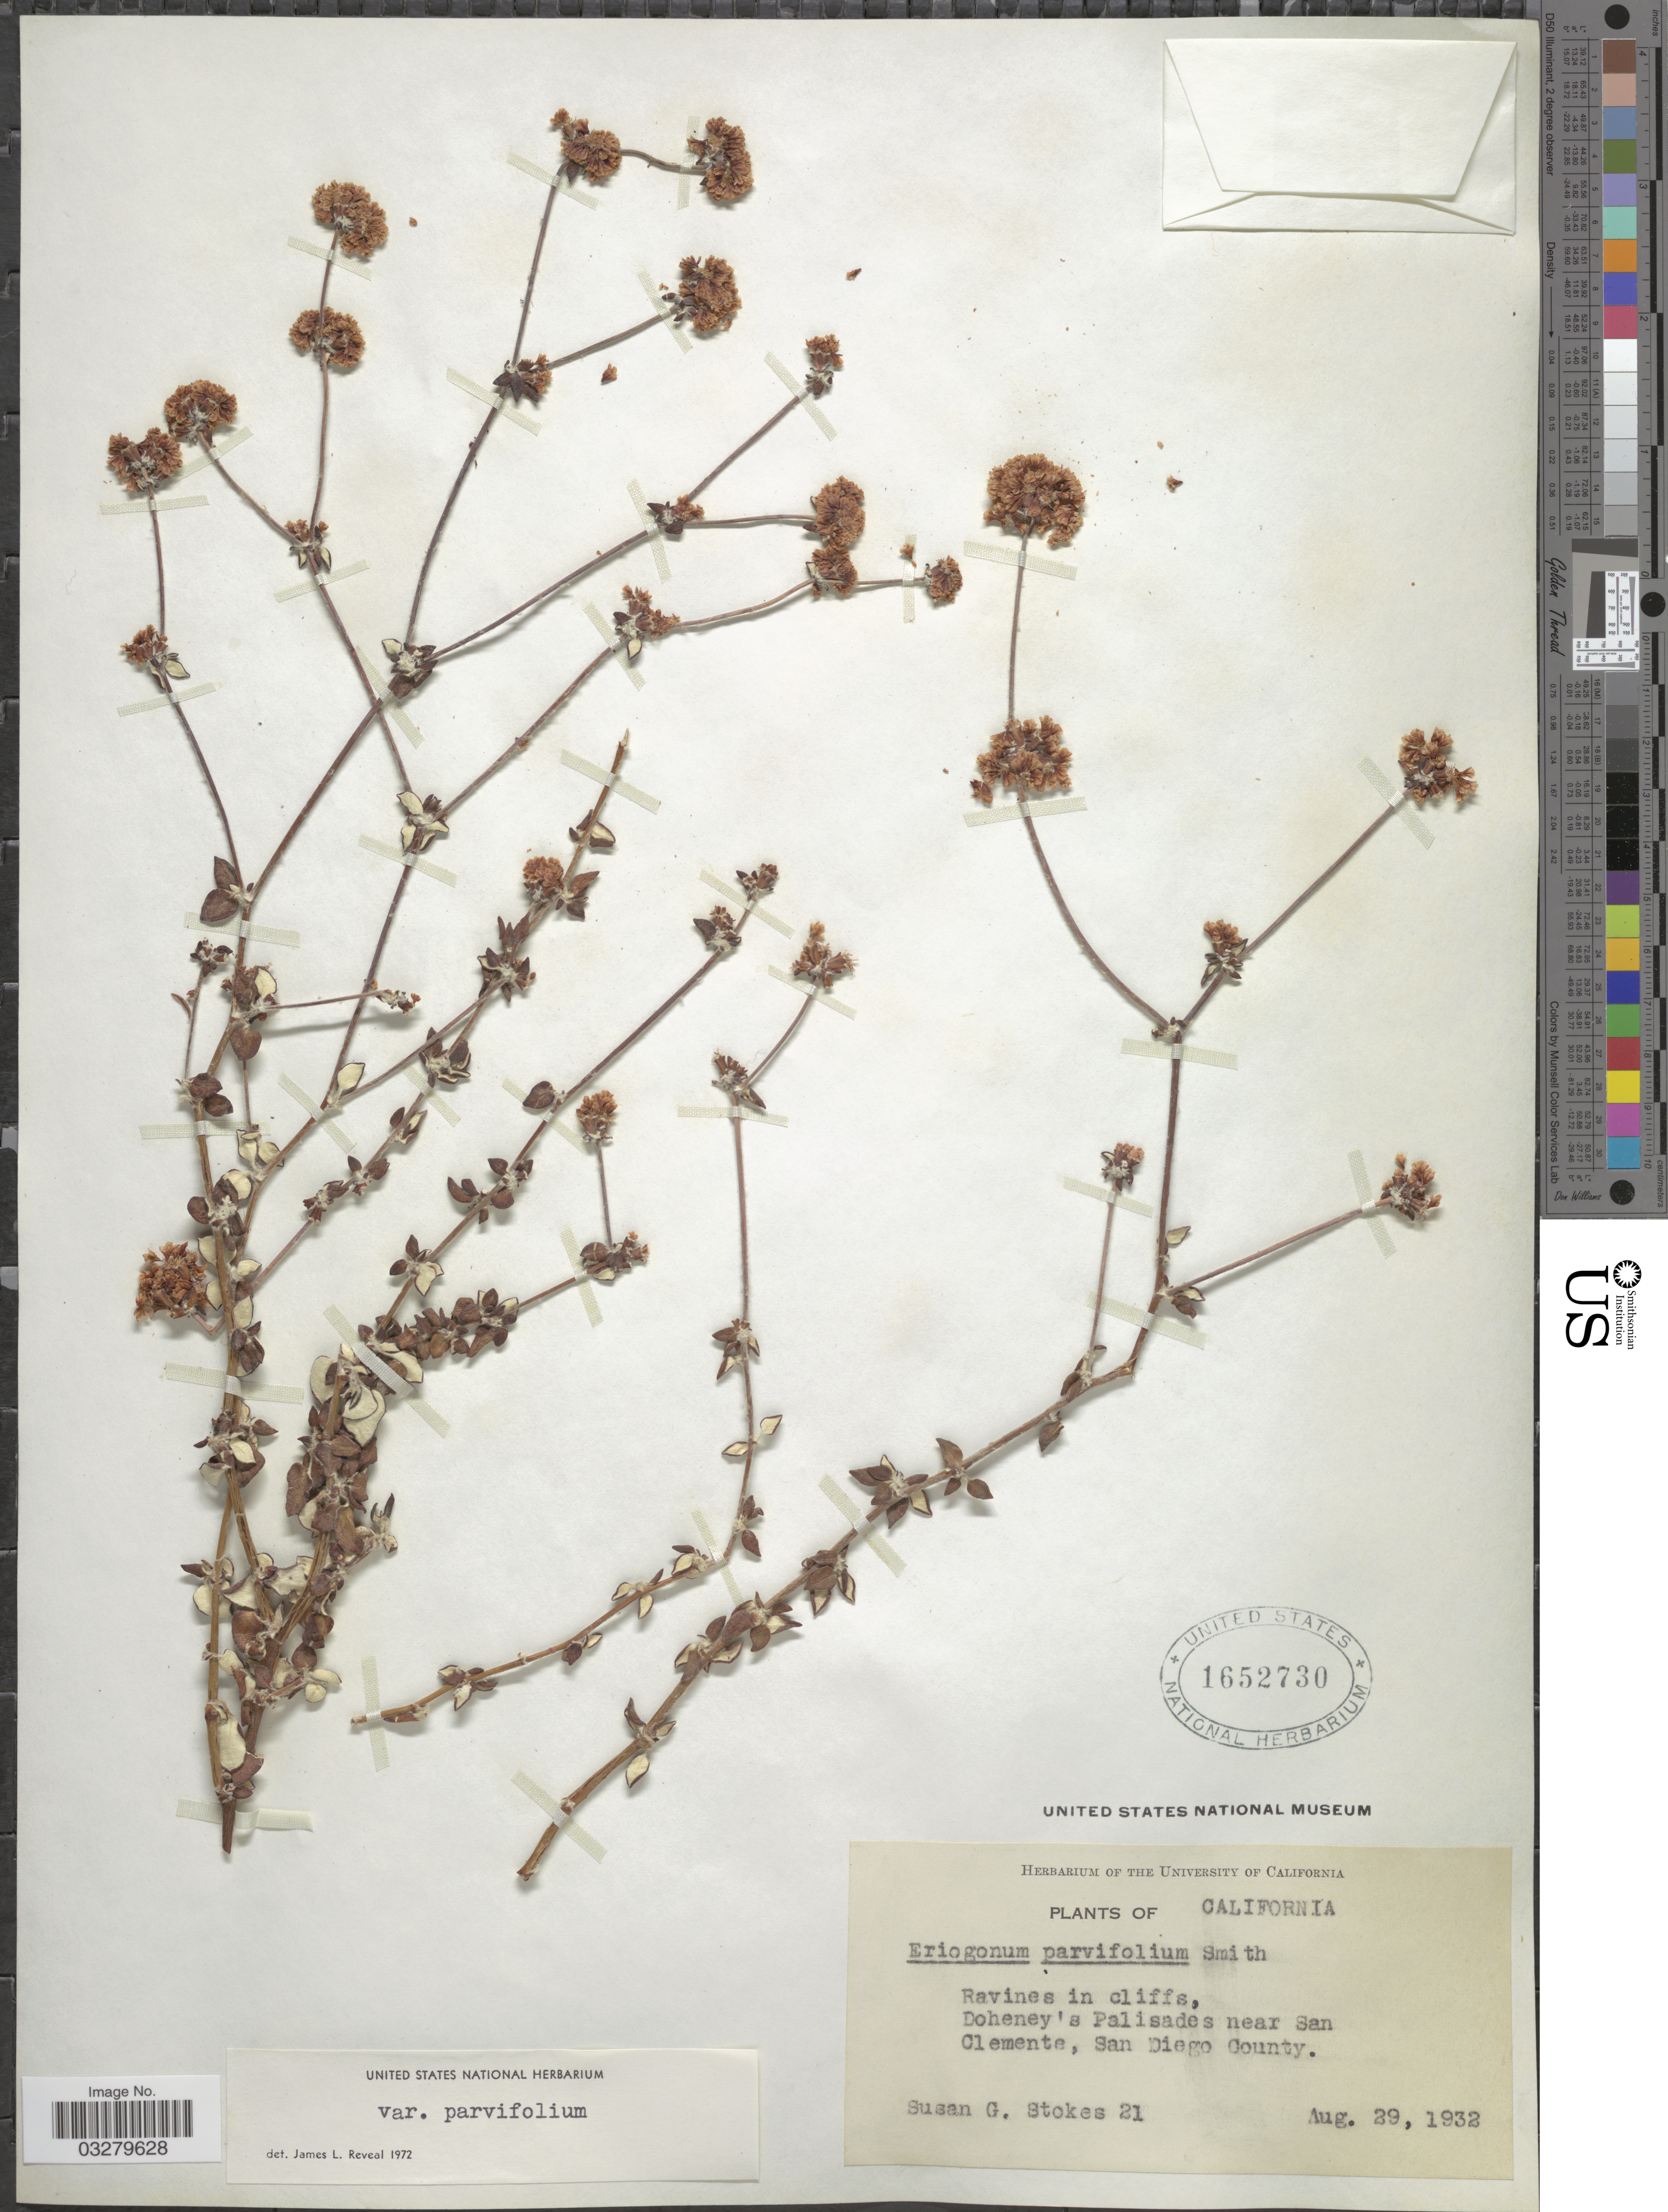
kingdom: Plantae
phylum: Tracheophyta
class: Magnoliopsida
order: Caryophyllales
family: Polygonaceae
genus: Eriogonum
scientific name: Eriogonum parviflorum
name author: Nutt.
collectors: S. G. Stokes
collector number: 21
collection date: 1932-08-29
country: United States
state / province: California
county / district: San Diego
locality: Doheney's Pallisades near San Clemente, San Diego County.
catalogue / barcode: US 1652730